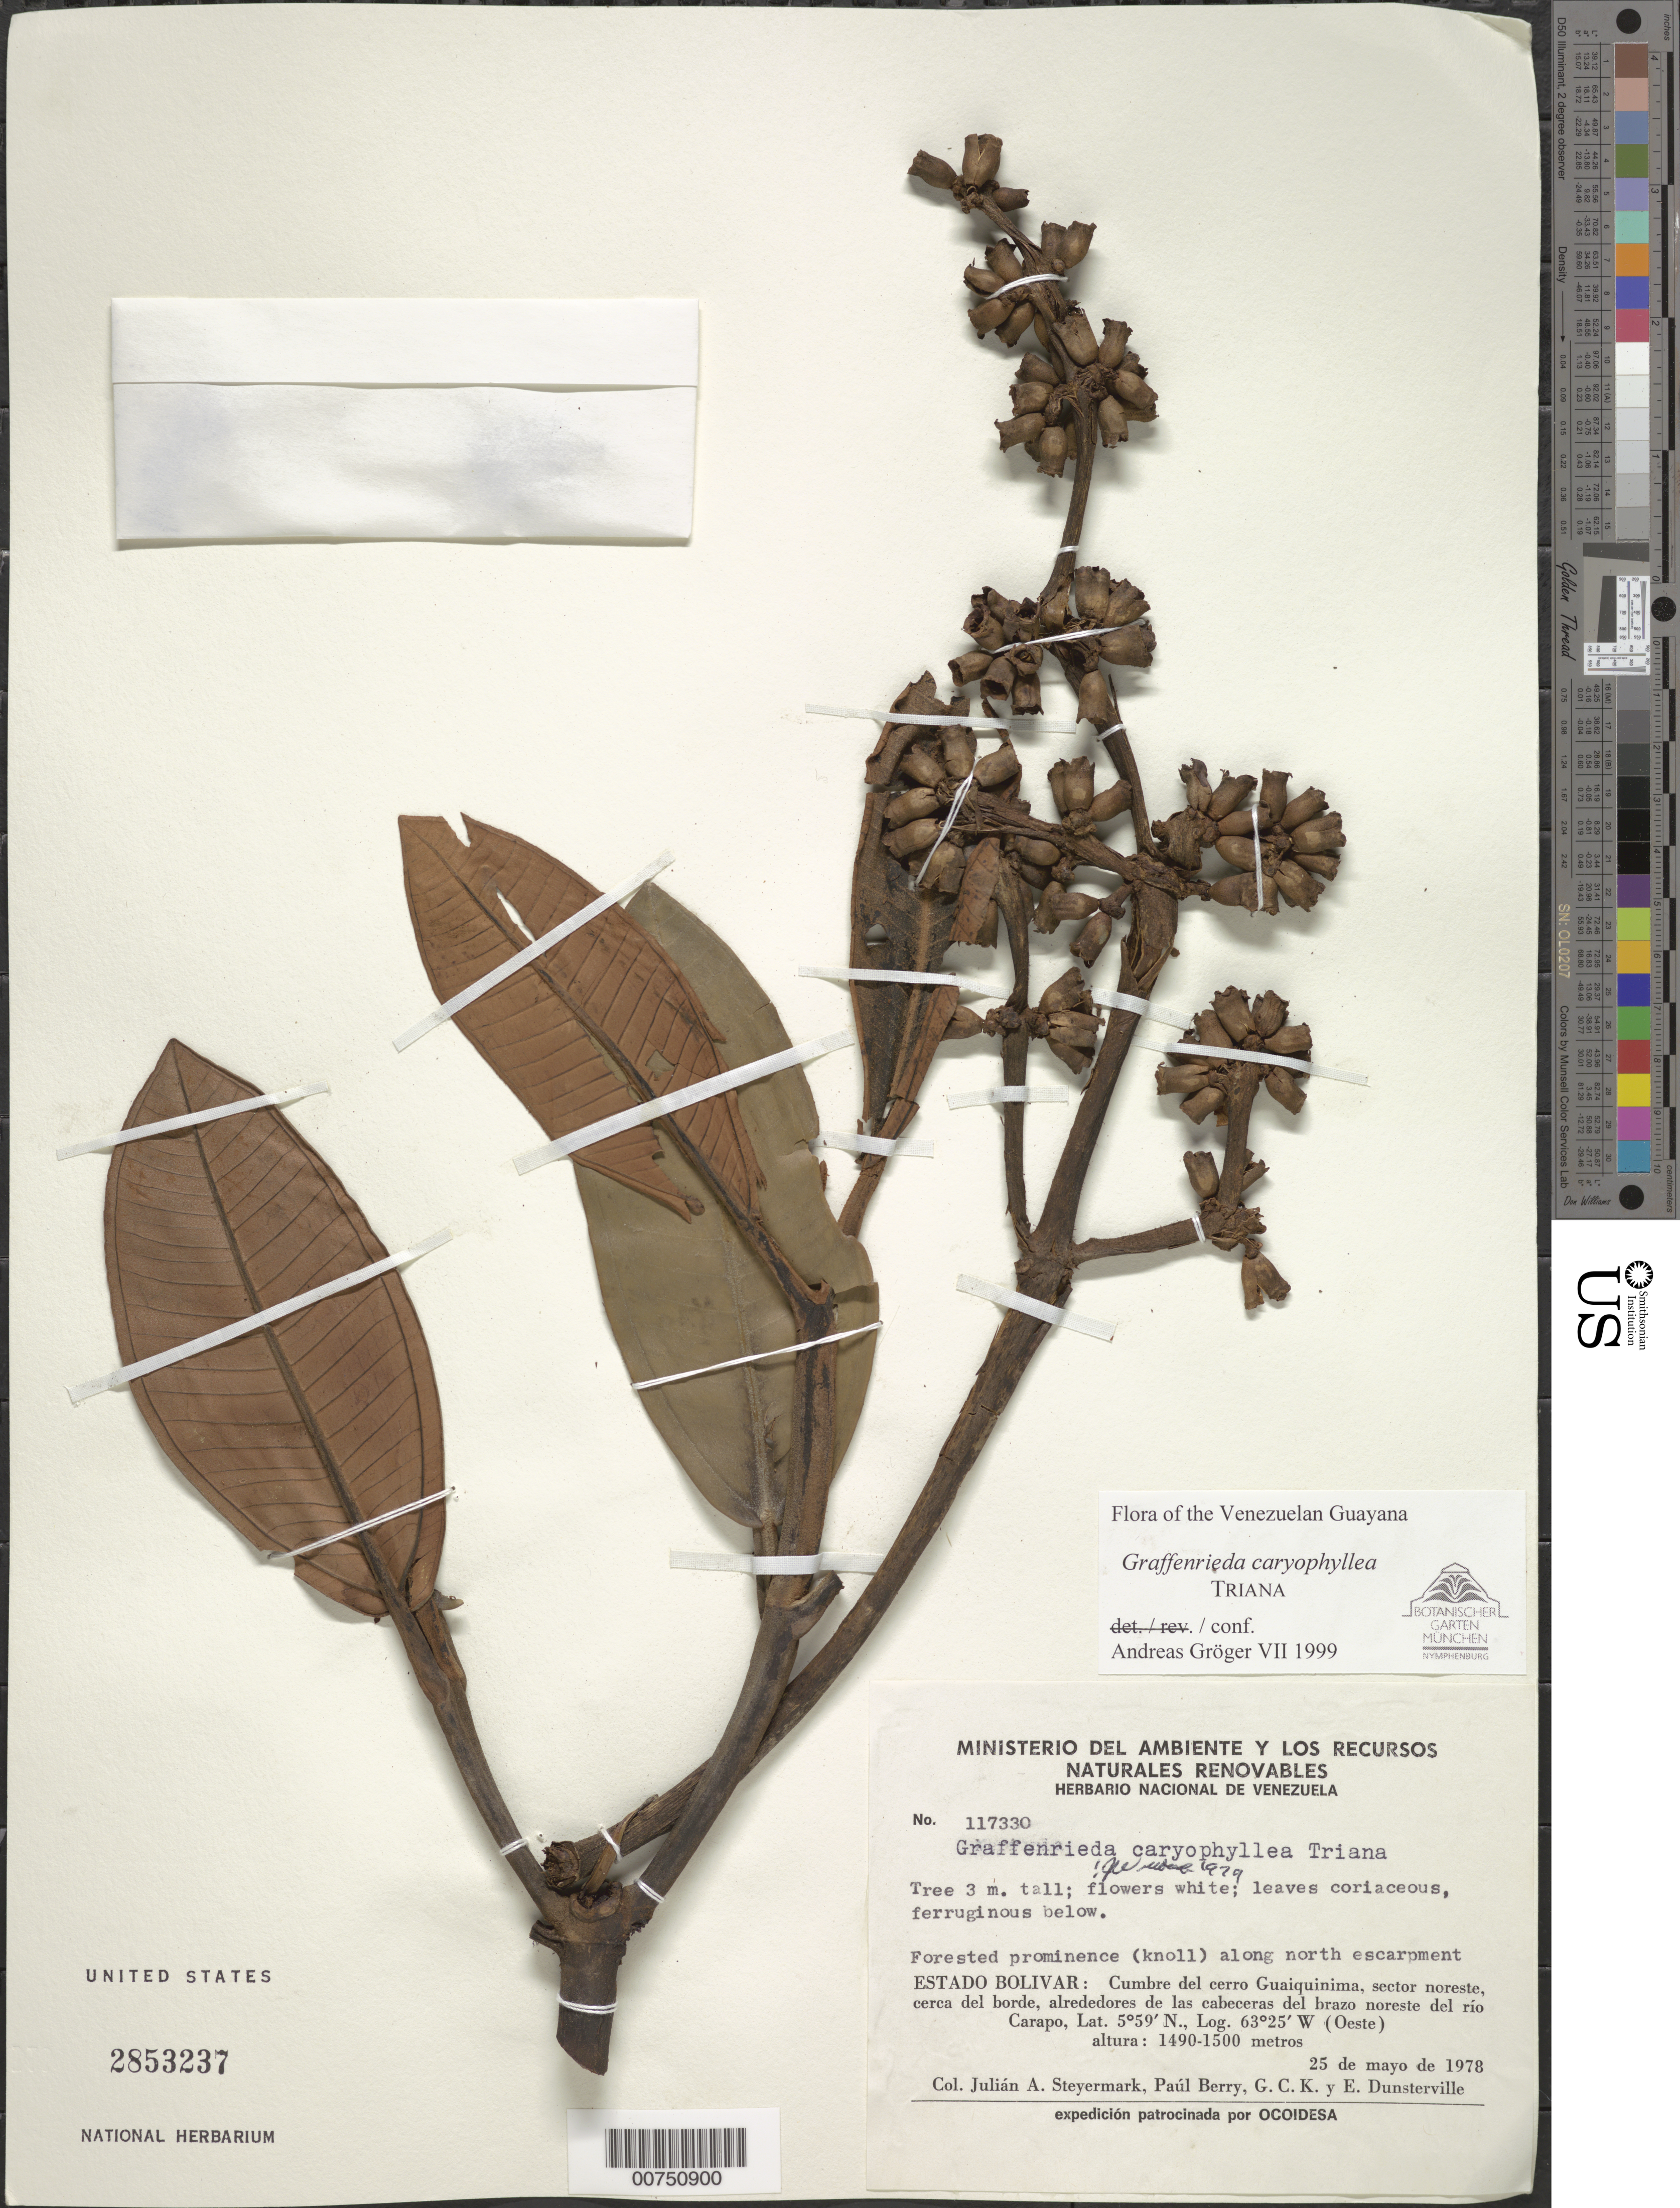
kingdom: Plantae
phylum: Tracheophyta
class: Magnoliopsida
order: Myrtales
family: Melastomataceae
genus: Graffenrieda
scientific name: Graffenrieda caryophyllea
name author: Triana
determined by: Gröger, A.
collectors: J. Steyermark, P. Berry, G. C. K. Dunsterville & E. Dunsterville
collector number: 117330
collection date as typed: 25-May-78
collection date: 1978-05-25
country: Venezuela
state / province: Bolívar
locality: Cerro Guaiquinima; sector noreste, cerca del borde, alrededores de las cabeceras del brazo noreste del río Carapo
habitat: Forested prominence (knoll) along N escarpment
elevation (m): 1490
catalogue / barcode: US 2853237